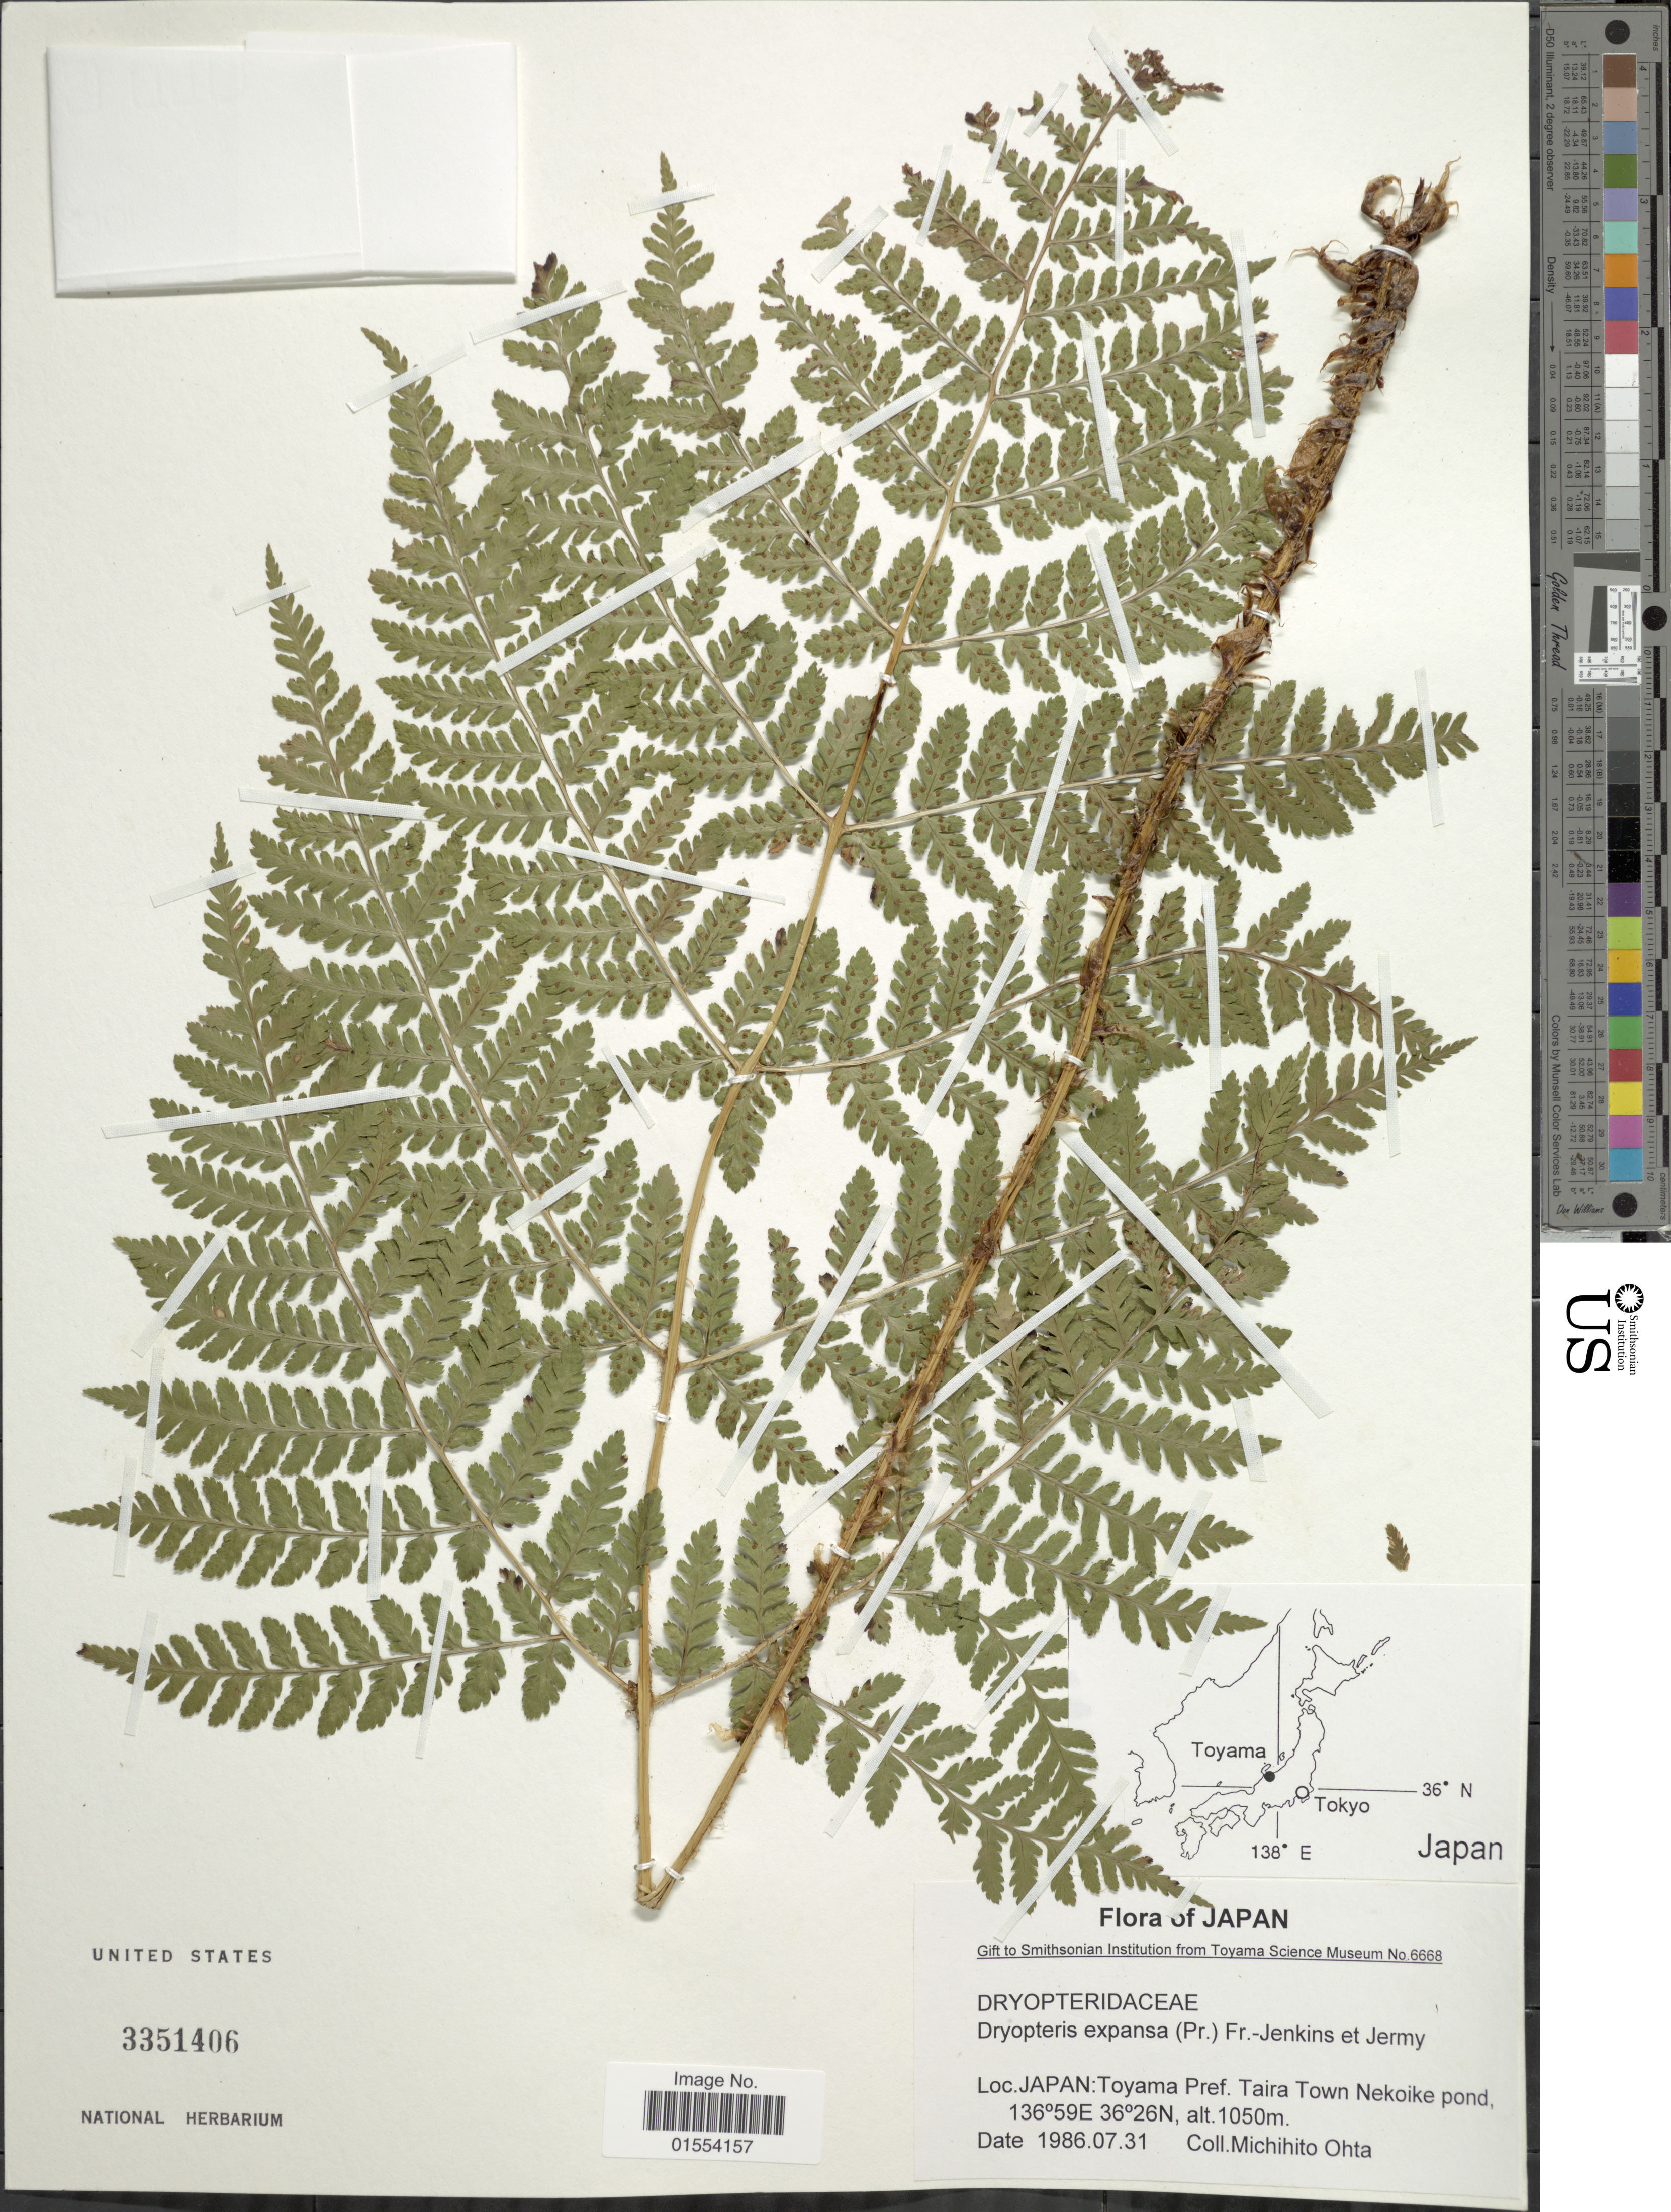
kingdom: Plantae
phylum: Tracheophyta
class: Polypodiopsida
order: Polypodiales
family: Dryopteridaceae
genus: Dryopteris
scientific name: Dryopteris expansa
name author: (C. Presl) Fraser-Jenk. & Jermy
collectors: M. Ohta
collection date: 1986-07-31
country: Japan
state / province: Toyama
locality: Japan: Toyama Pref. Taira Town Nekoike pond,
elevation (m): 1050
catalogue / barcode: US 3351406